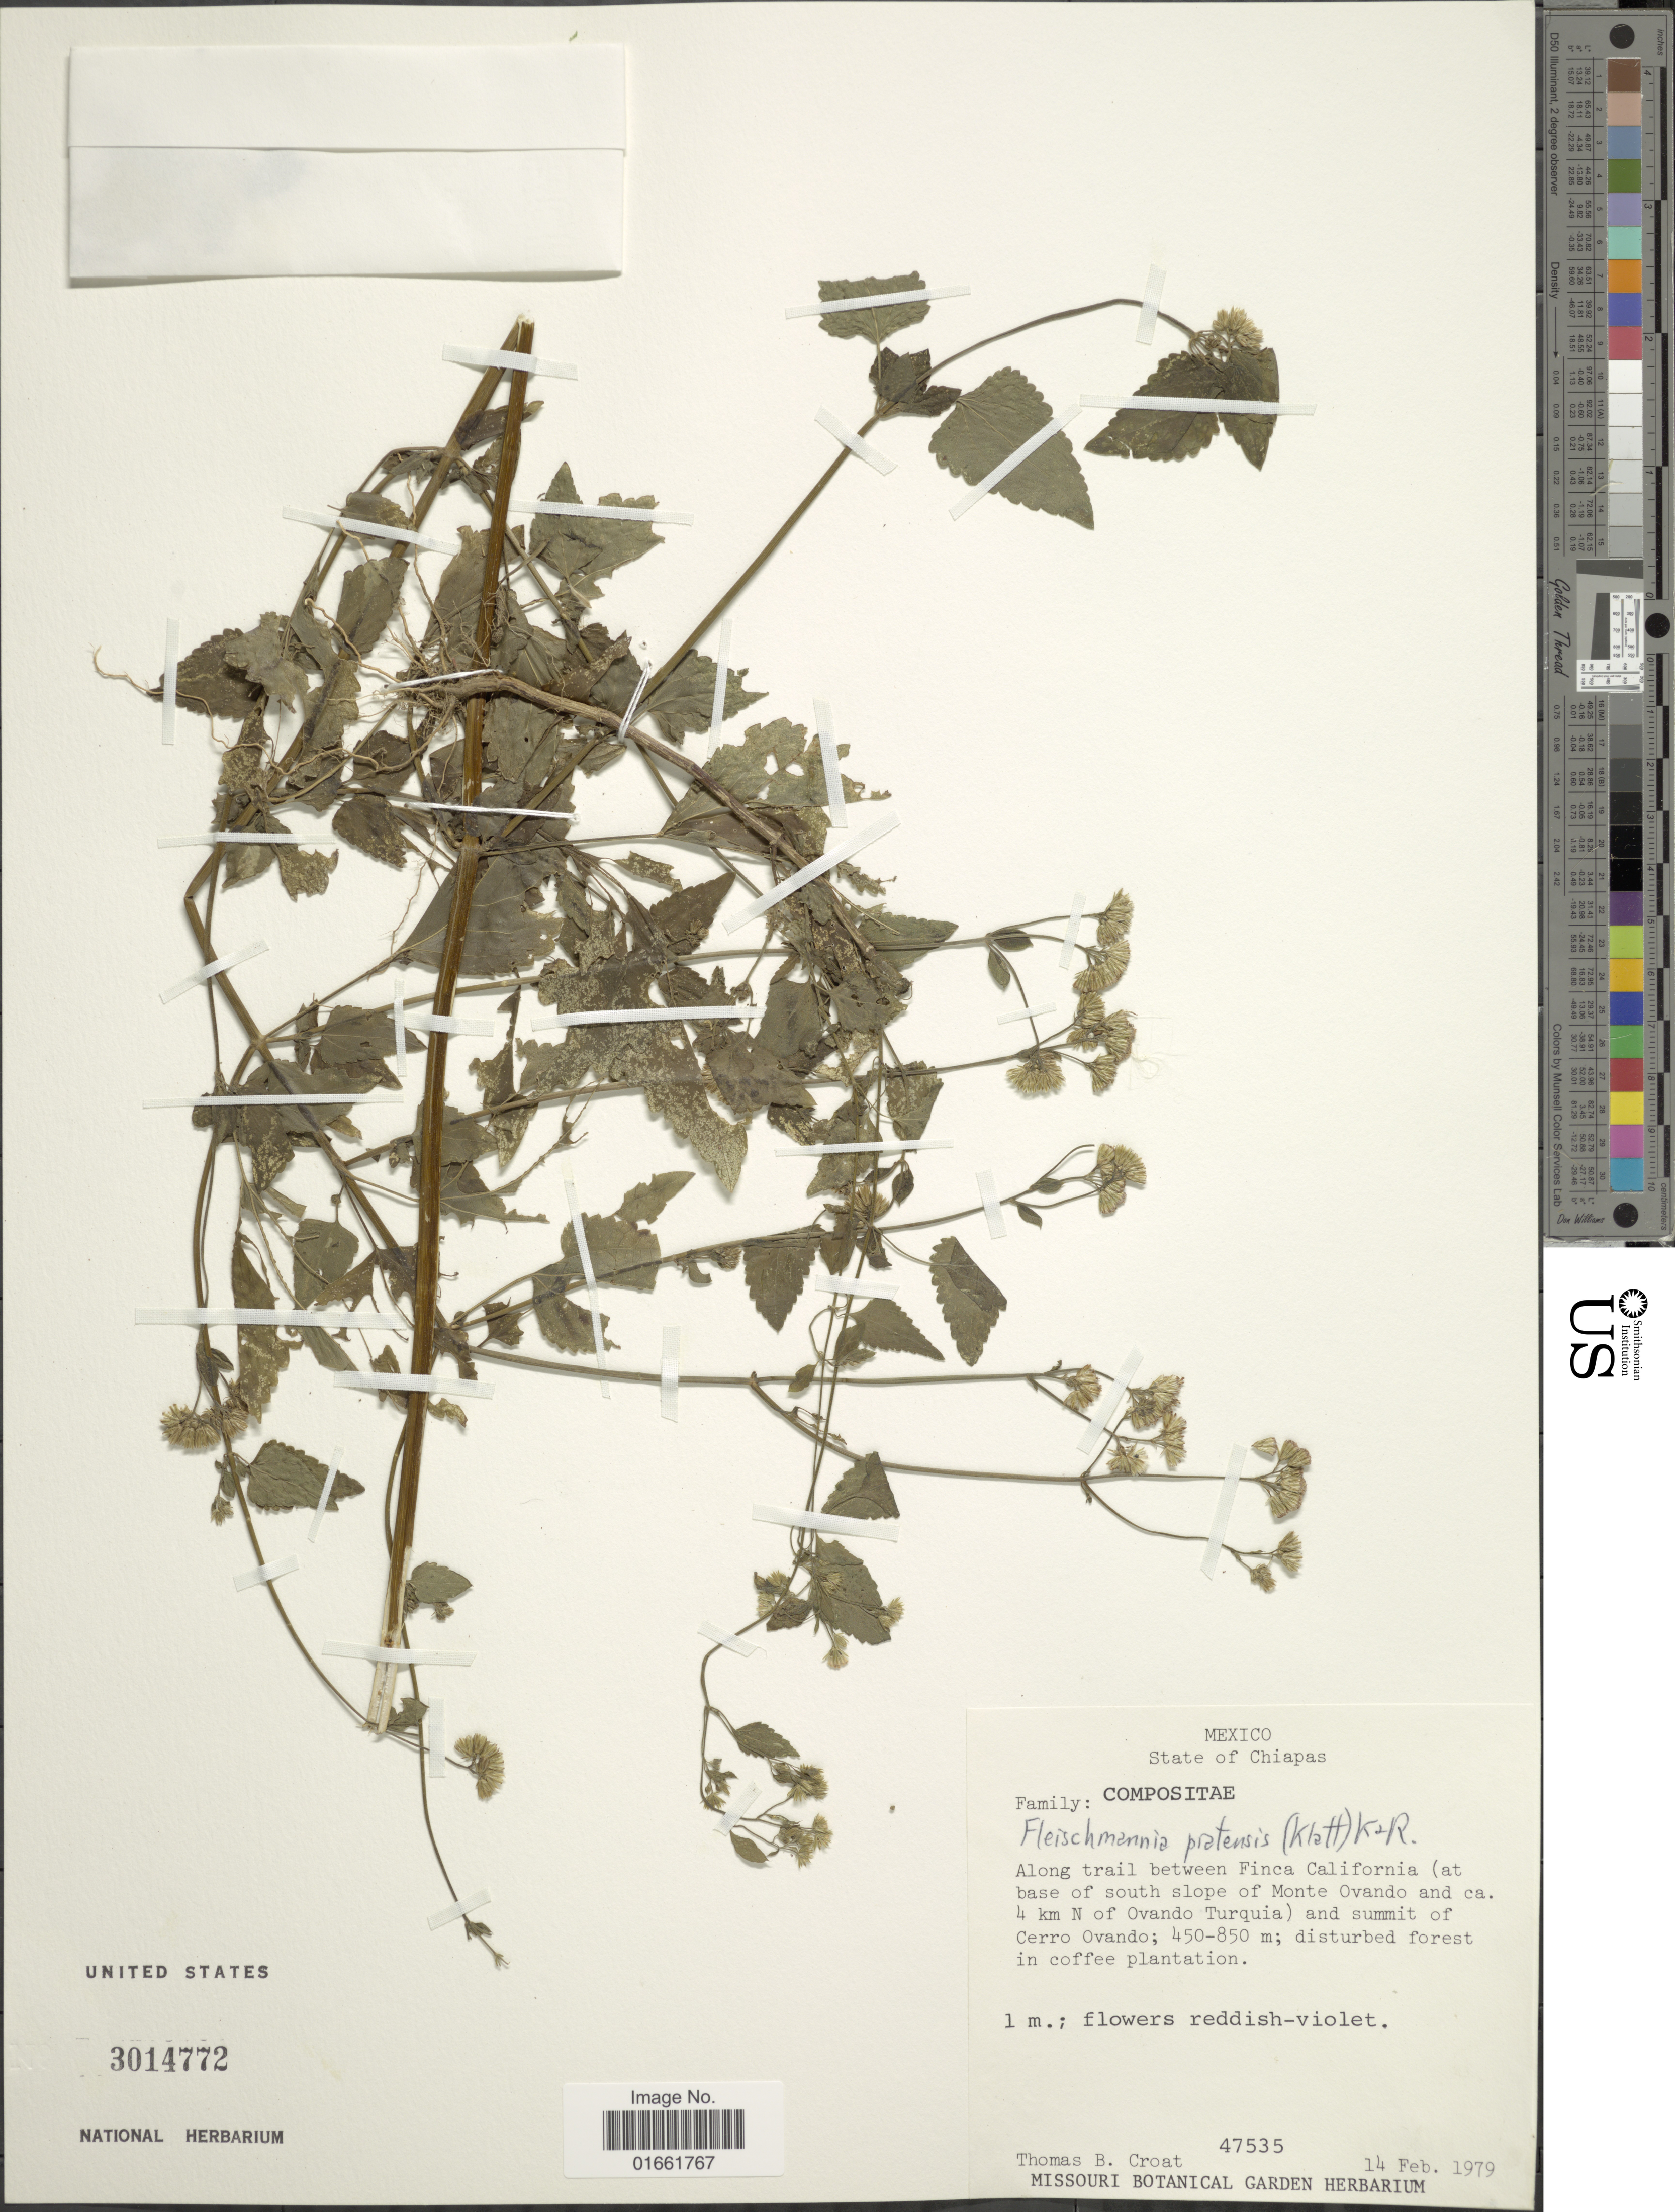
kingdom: Plantae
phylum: Tracheophyta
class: Magnoliopsida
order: Asterales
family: Asteraceae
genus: Fleischmannia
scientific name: Fleischmannia pratensis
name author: (Klatt) R.M. King & H. Rob.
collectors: T. B. Croat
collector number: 47535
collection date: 1979-02-14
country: Mexico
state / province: Chiapas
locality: State of Chiapas. Along trail between Finca California (at base of south slope of Monte Ovando and ca. 4 km N of Ovando Turquia) and summit of Cerro Ovando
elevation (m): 450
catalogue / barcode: US 3014772